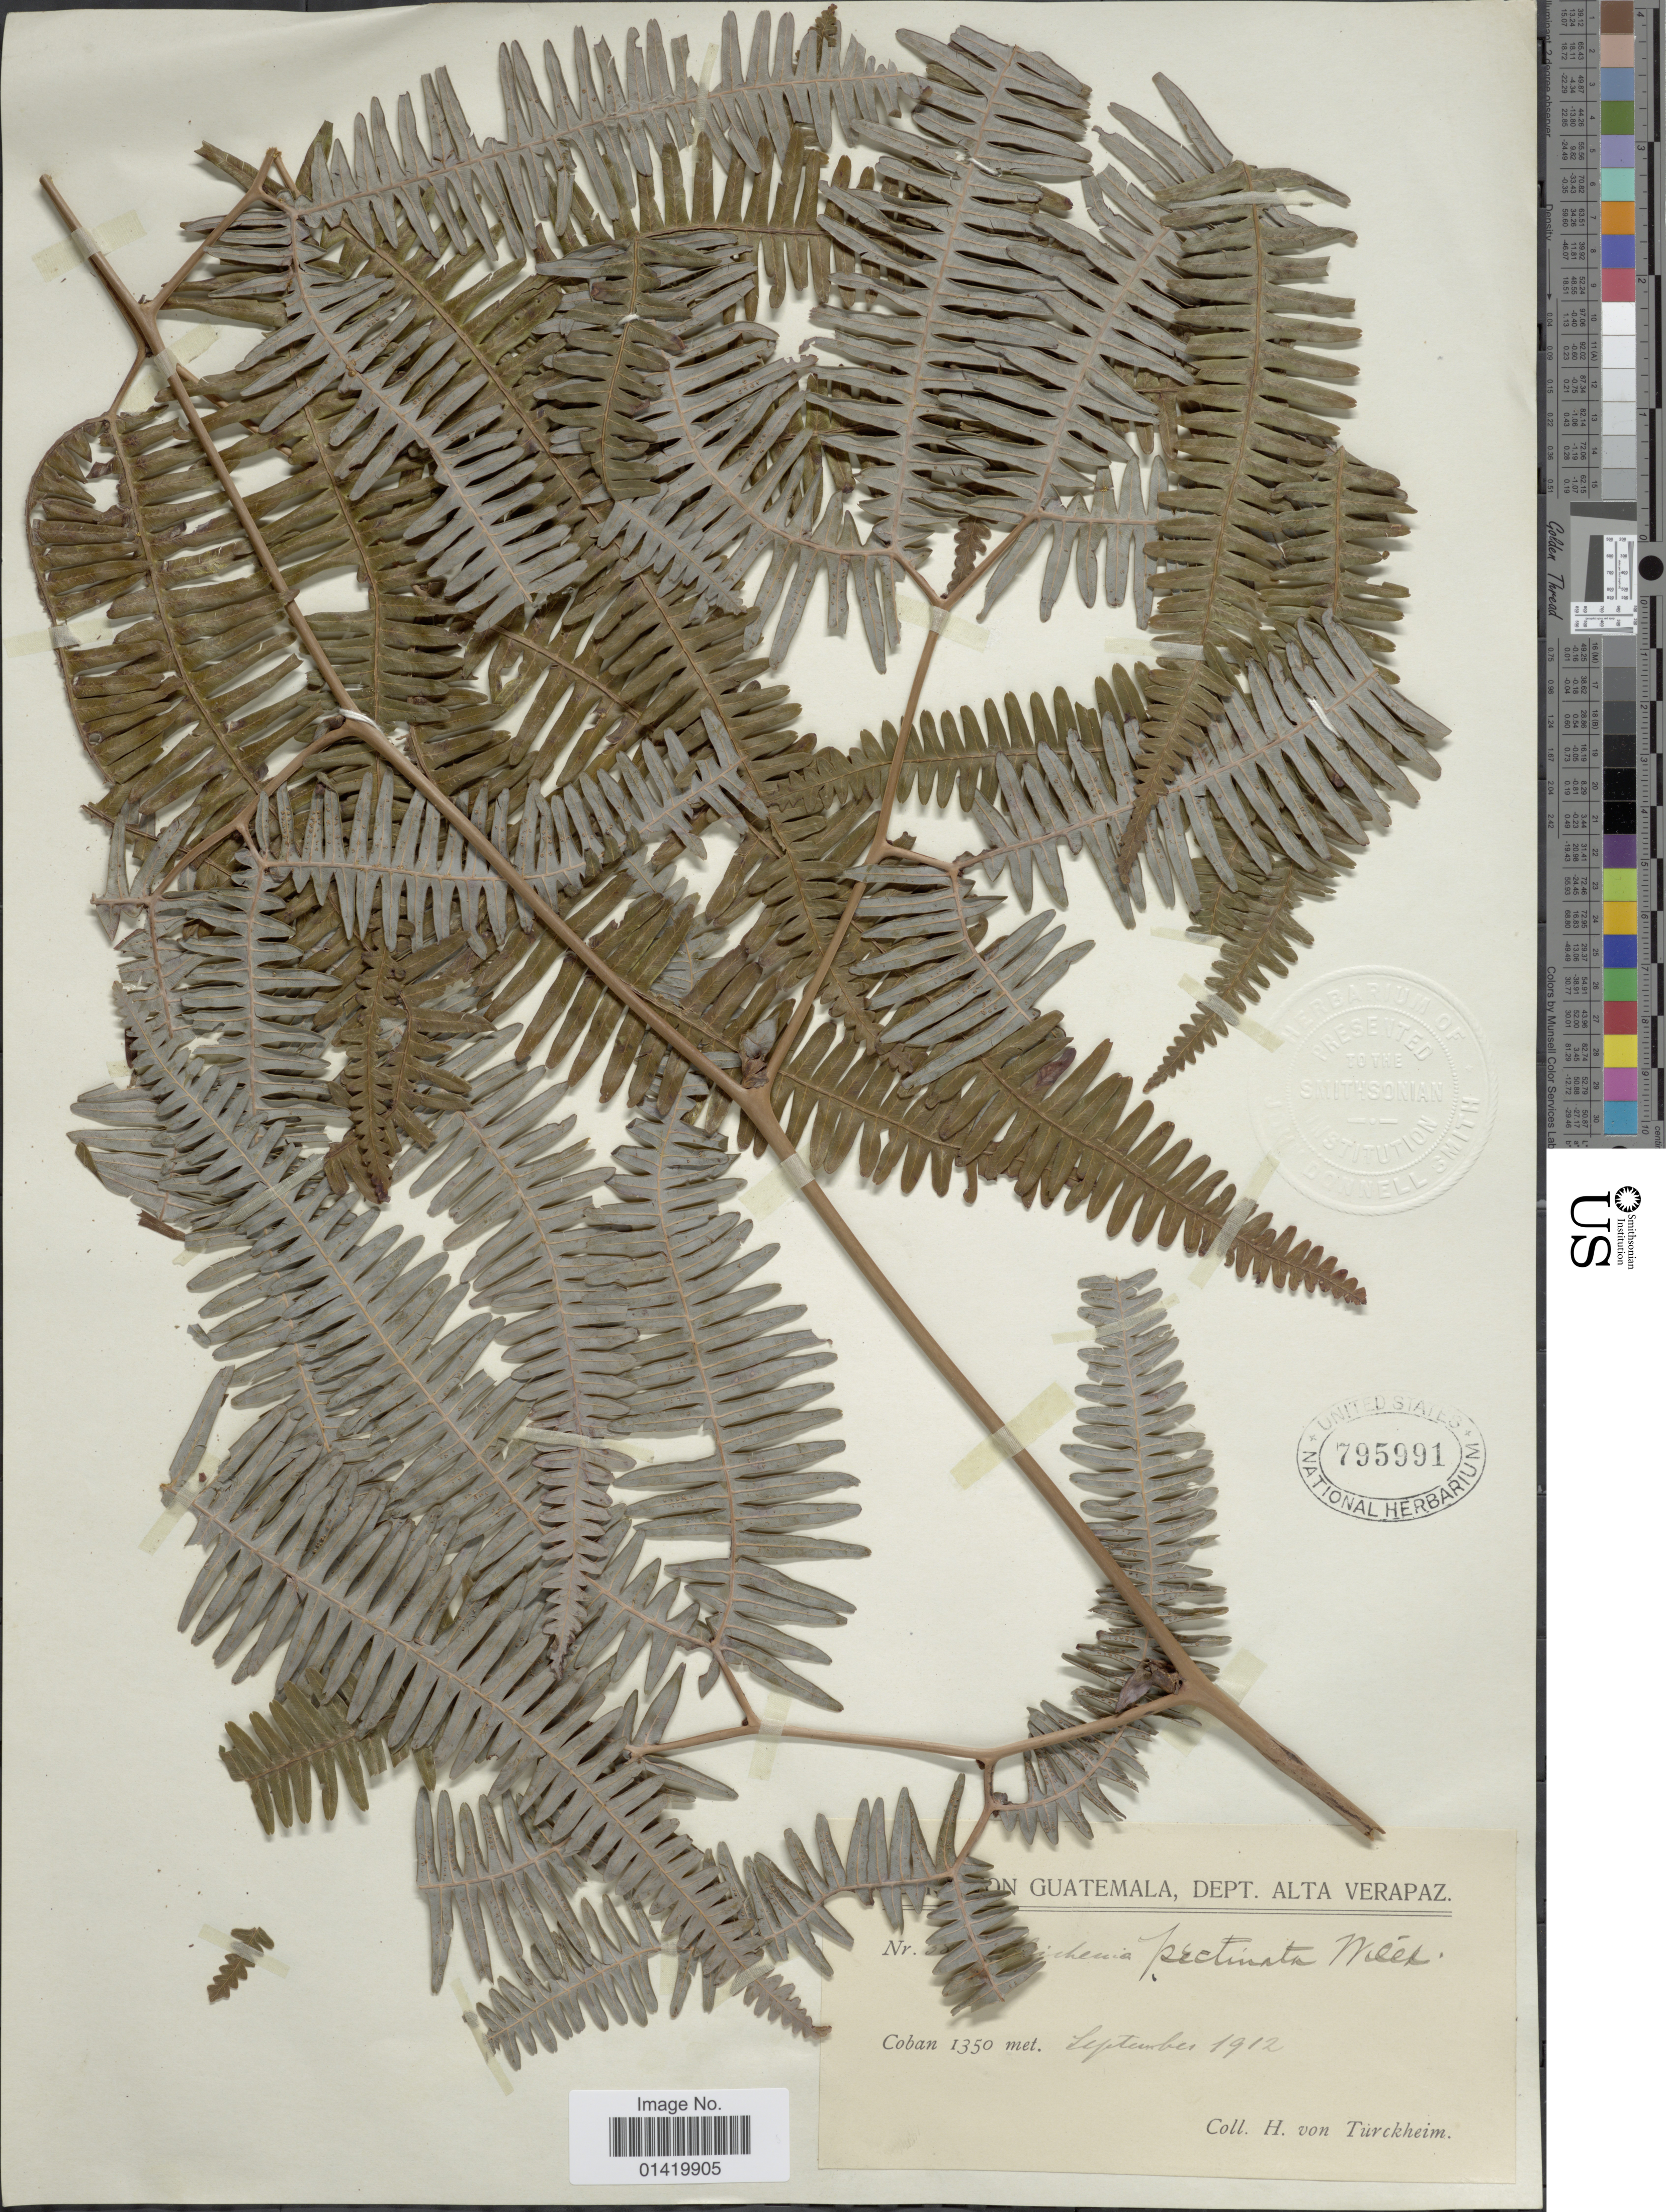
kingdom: Plantae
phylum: Tracheophyta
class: Polypodiopsida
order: Gleicheniales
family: Gleicheniaceae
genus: Gleichenella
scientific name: Gleichenella pectinata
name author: (Willd.) Ching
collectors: H. von Türckheim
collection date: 1912-09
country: Guatemala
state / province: Alta Verapaz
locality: Dept. Alta Verapaz, Coban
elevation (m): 1350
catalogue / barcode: US 795991